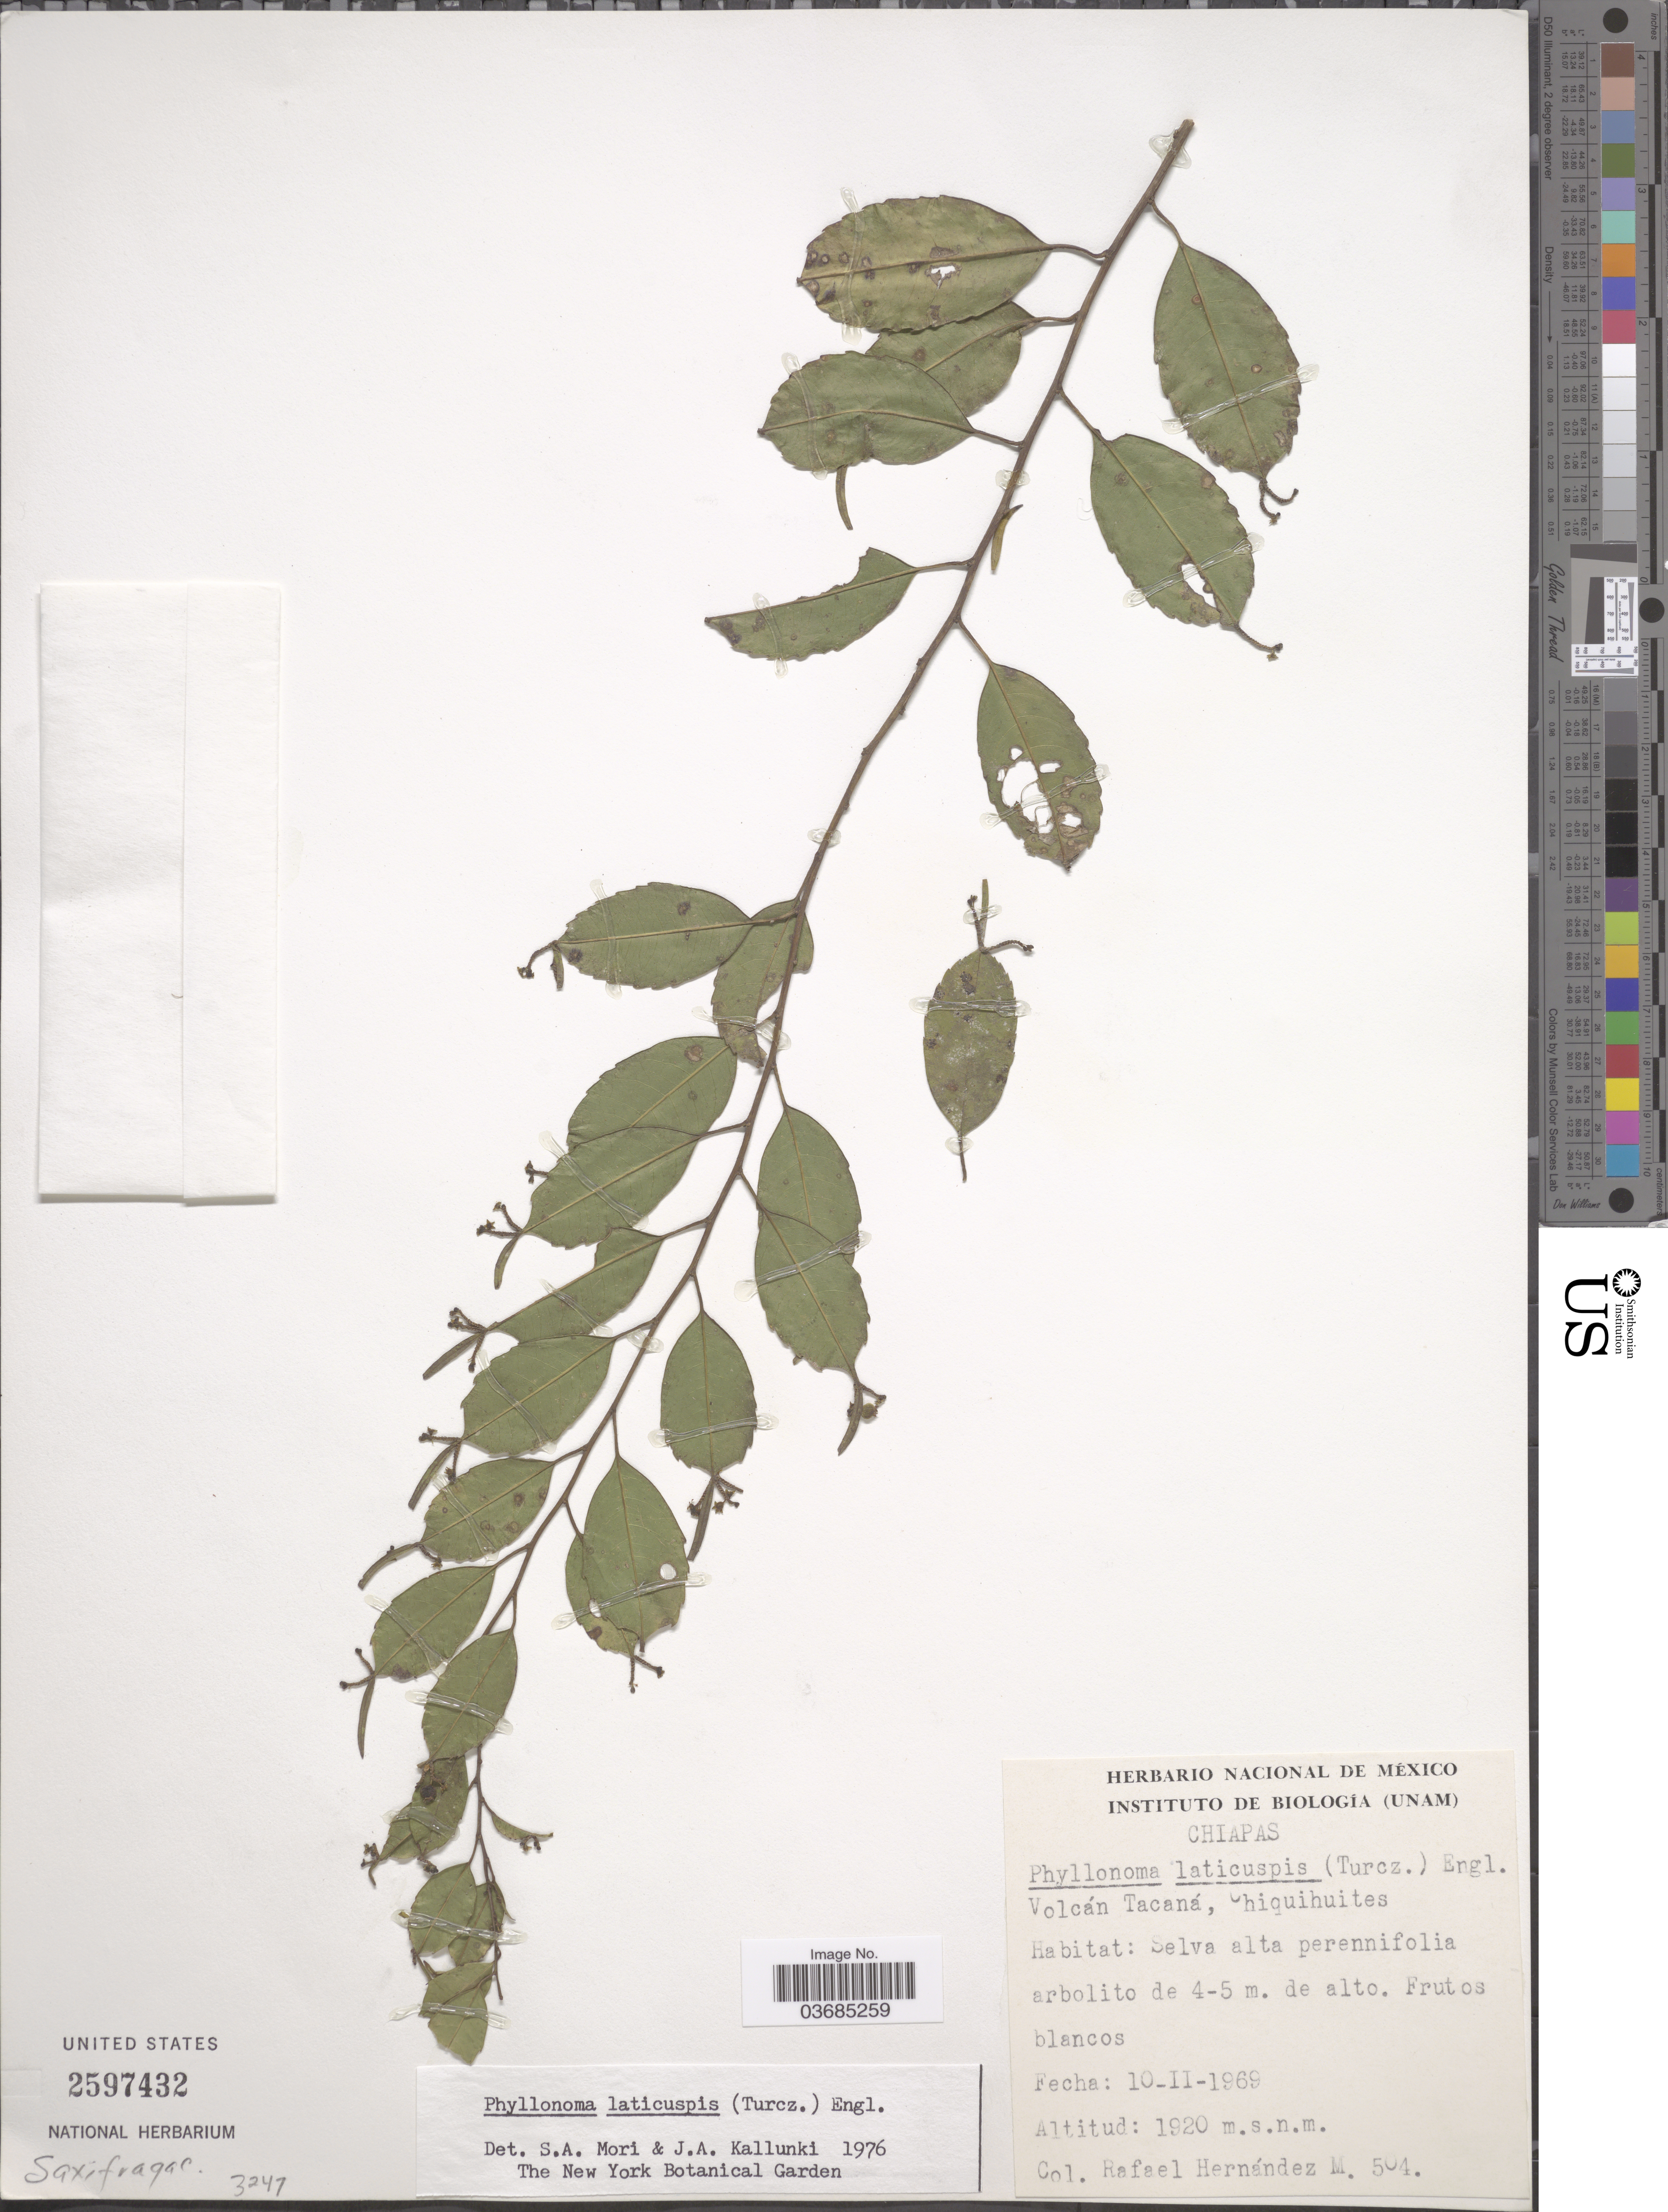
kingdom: Plantae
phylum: Tracheophyta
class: Magnoliopsida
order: Aquifoliales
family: Phyllonomaceae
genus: Phyllonoma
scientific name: Phyllonoma laticuspis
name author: (Turcz.) Engl.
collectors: R. Hernández M.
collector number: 504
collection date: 1969-02-10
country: Mexico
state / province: Chiapas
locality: Volcán Tacaná, Chiquihuites.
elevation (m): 1920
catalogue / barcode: US 2597432